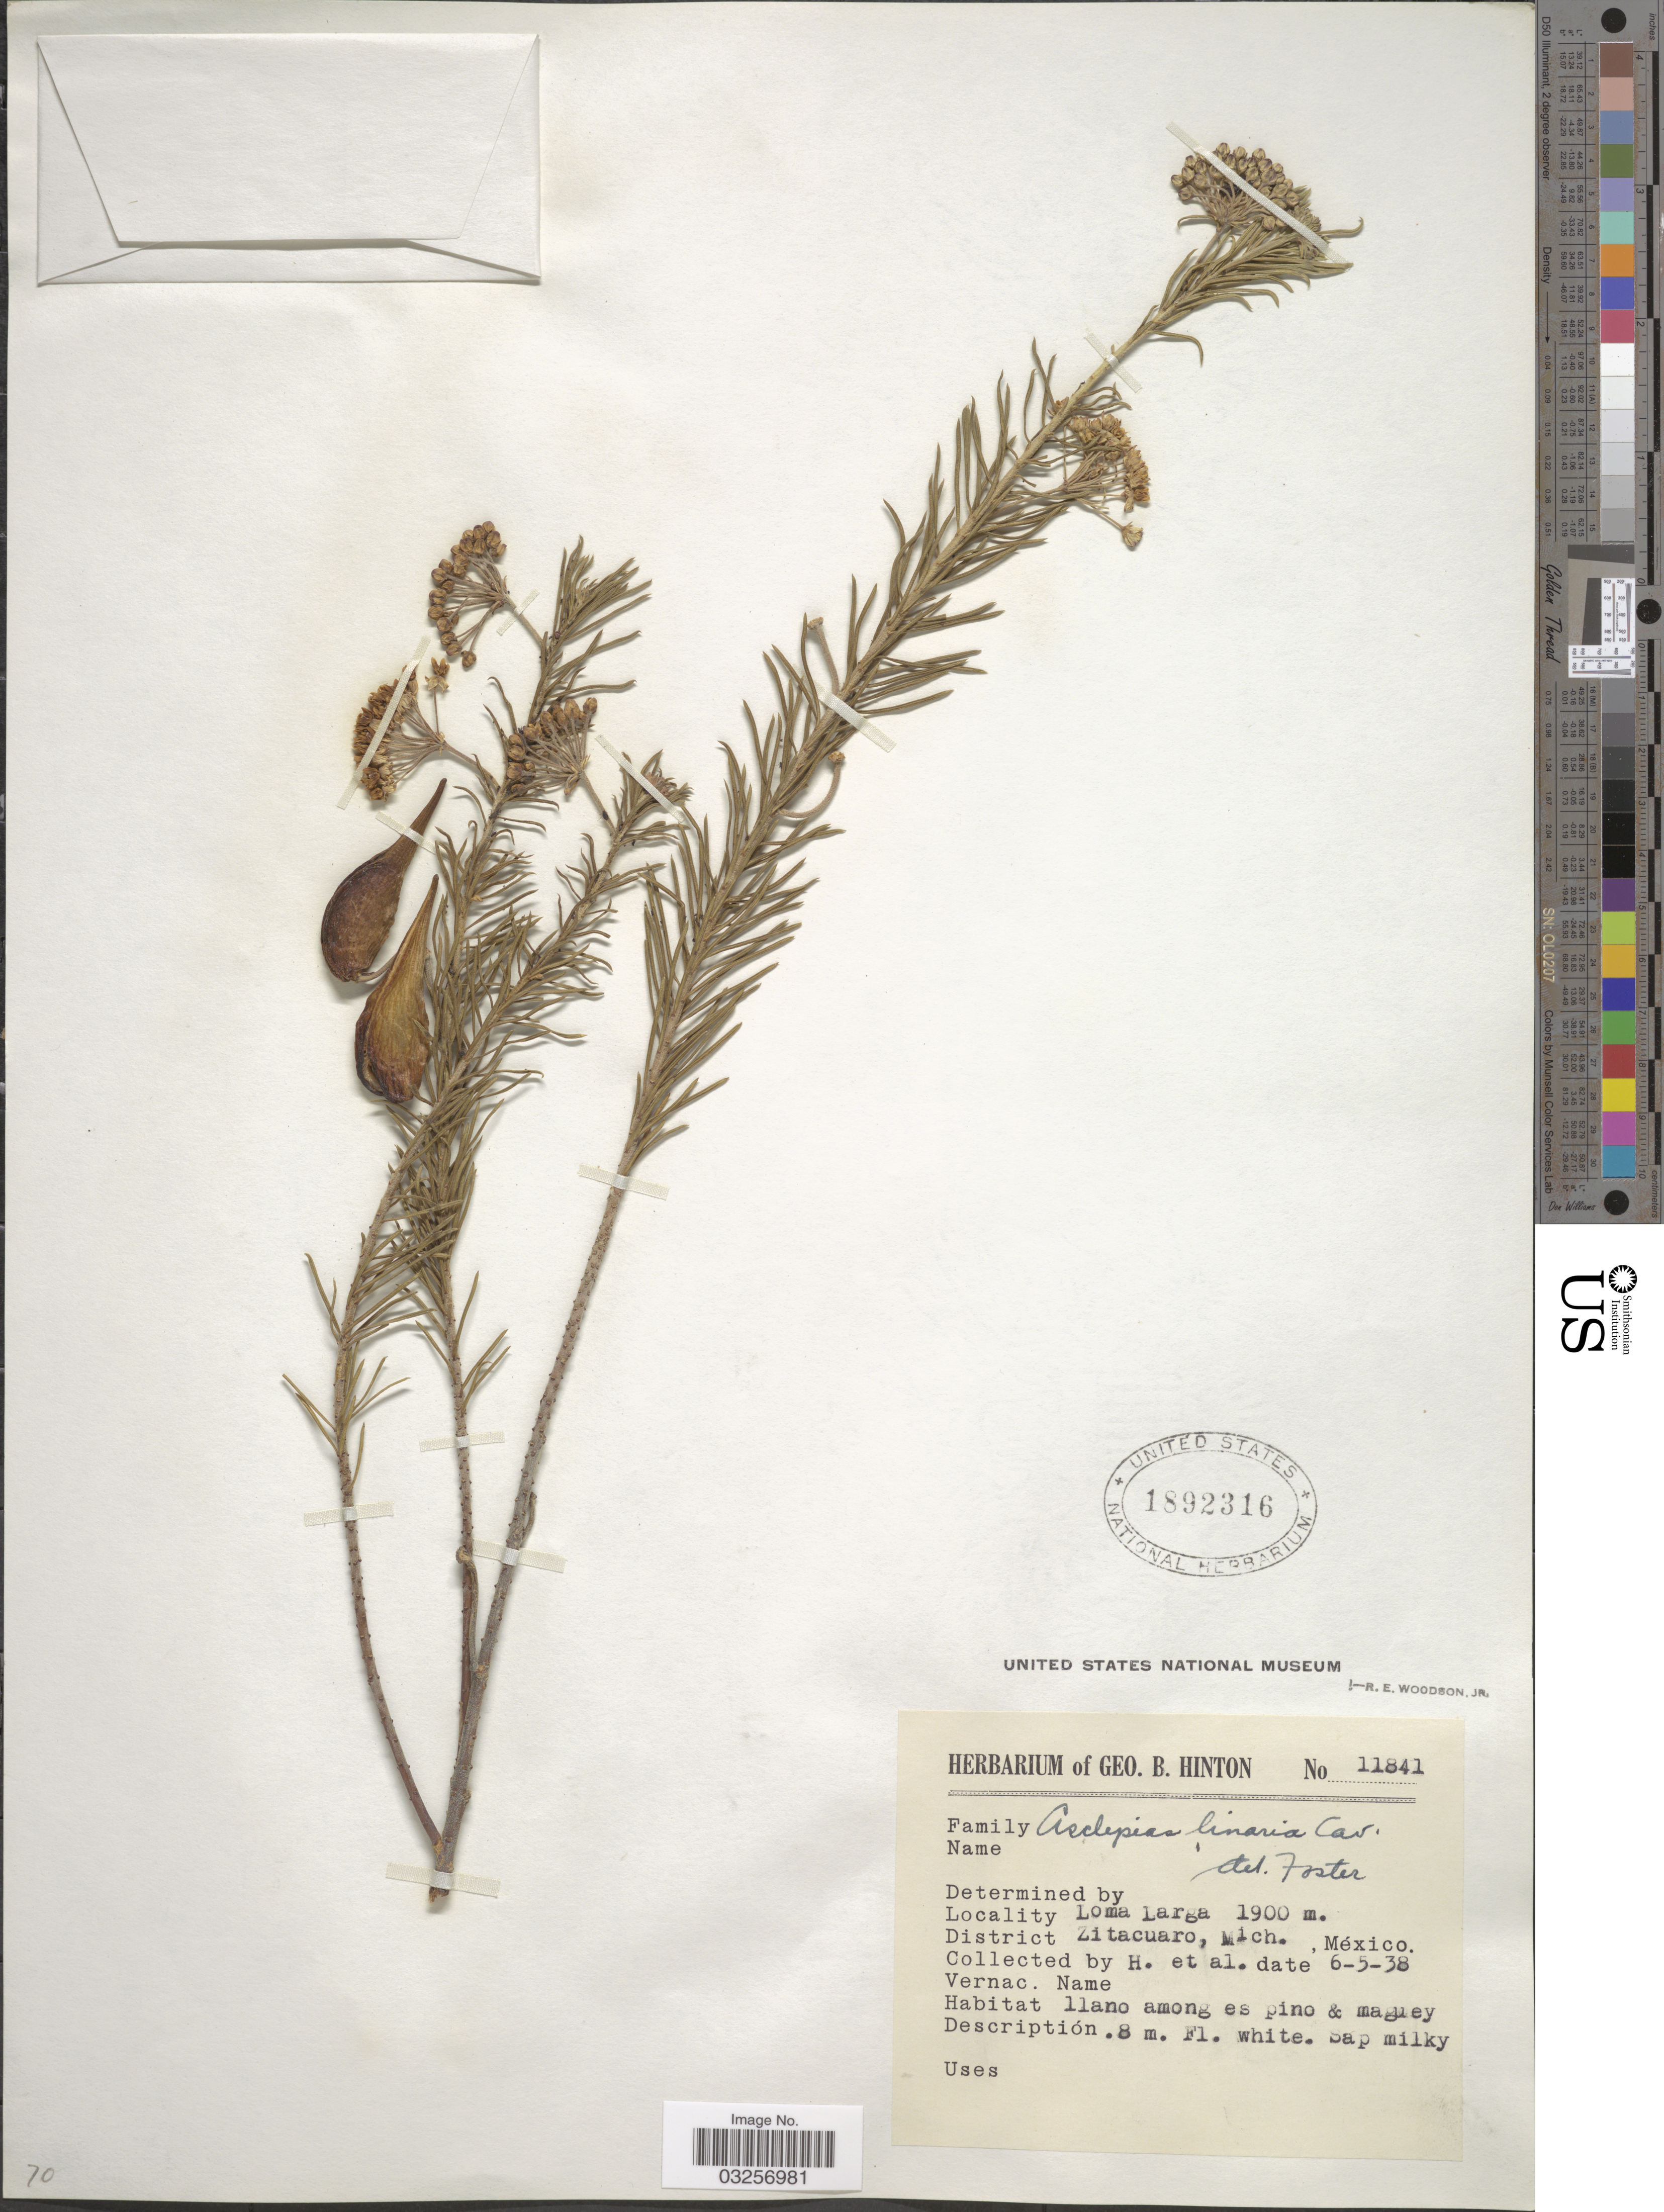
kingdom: Plantae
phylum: Tracheophyta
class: Magnoliopsida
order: Gentianales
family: Apocynaceae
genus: Asclepias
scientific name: Asclepias linaria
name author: Cav.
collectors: G. B. Hinton & et al.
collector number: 11841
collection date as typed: Transcribed d/m/y: 6/5/38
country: Mexico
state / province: Michoacán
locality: Loma Larga. District Zitacuaro.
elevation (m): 1900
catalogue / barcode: US 1892316